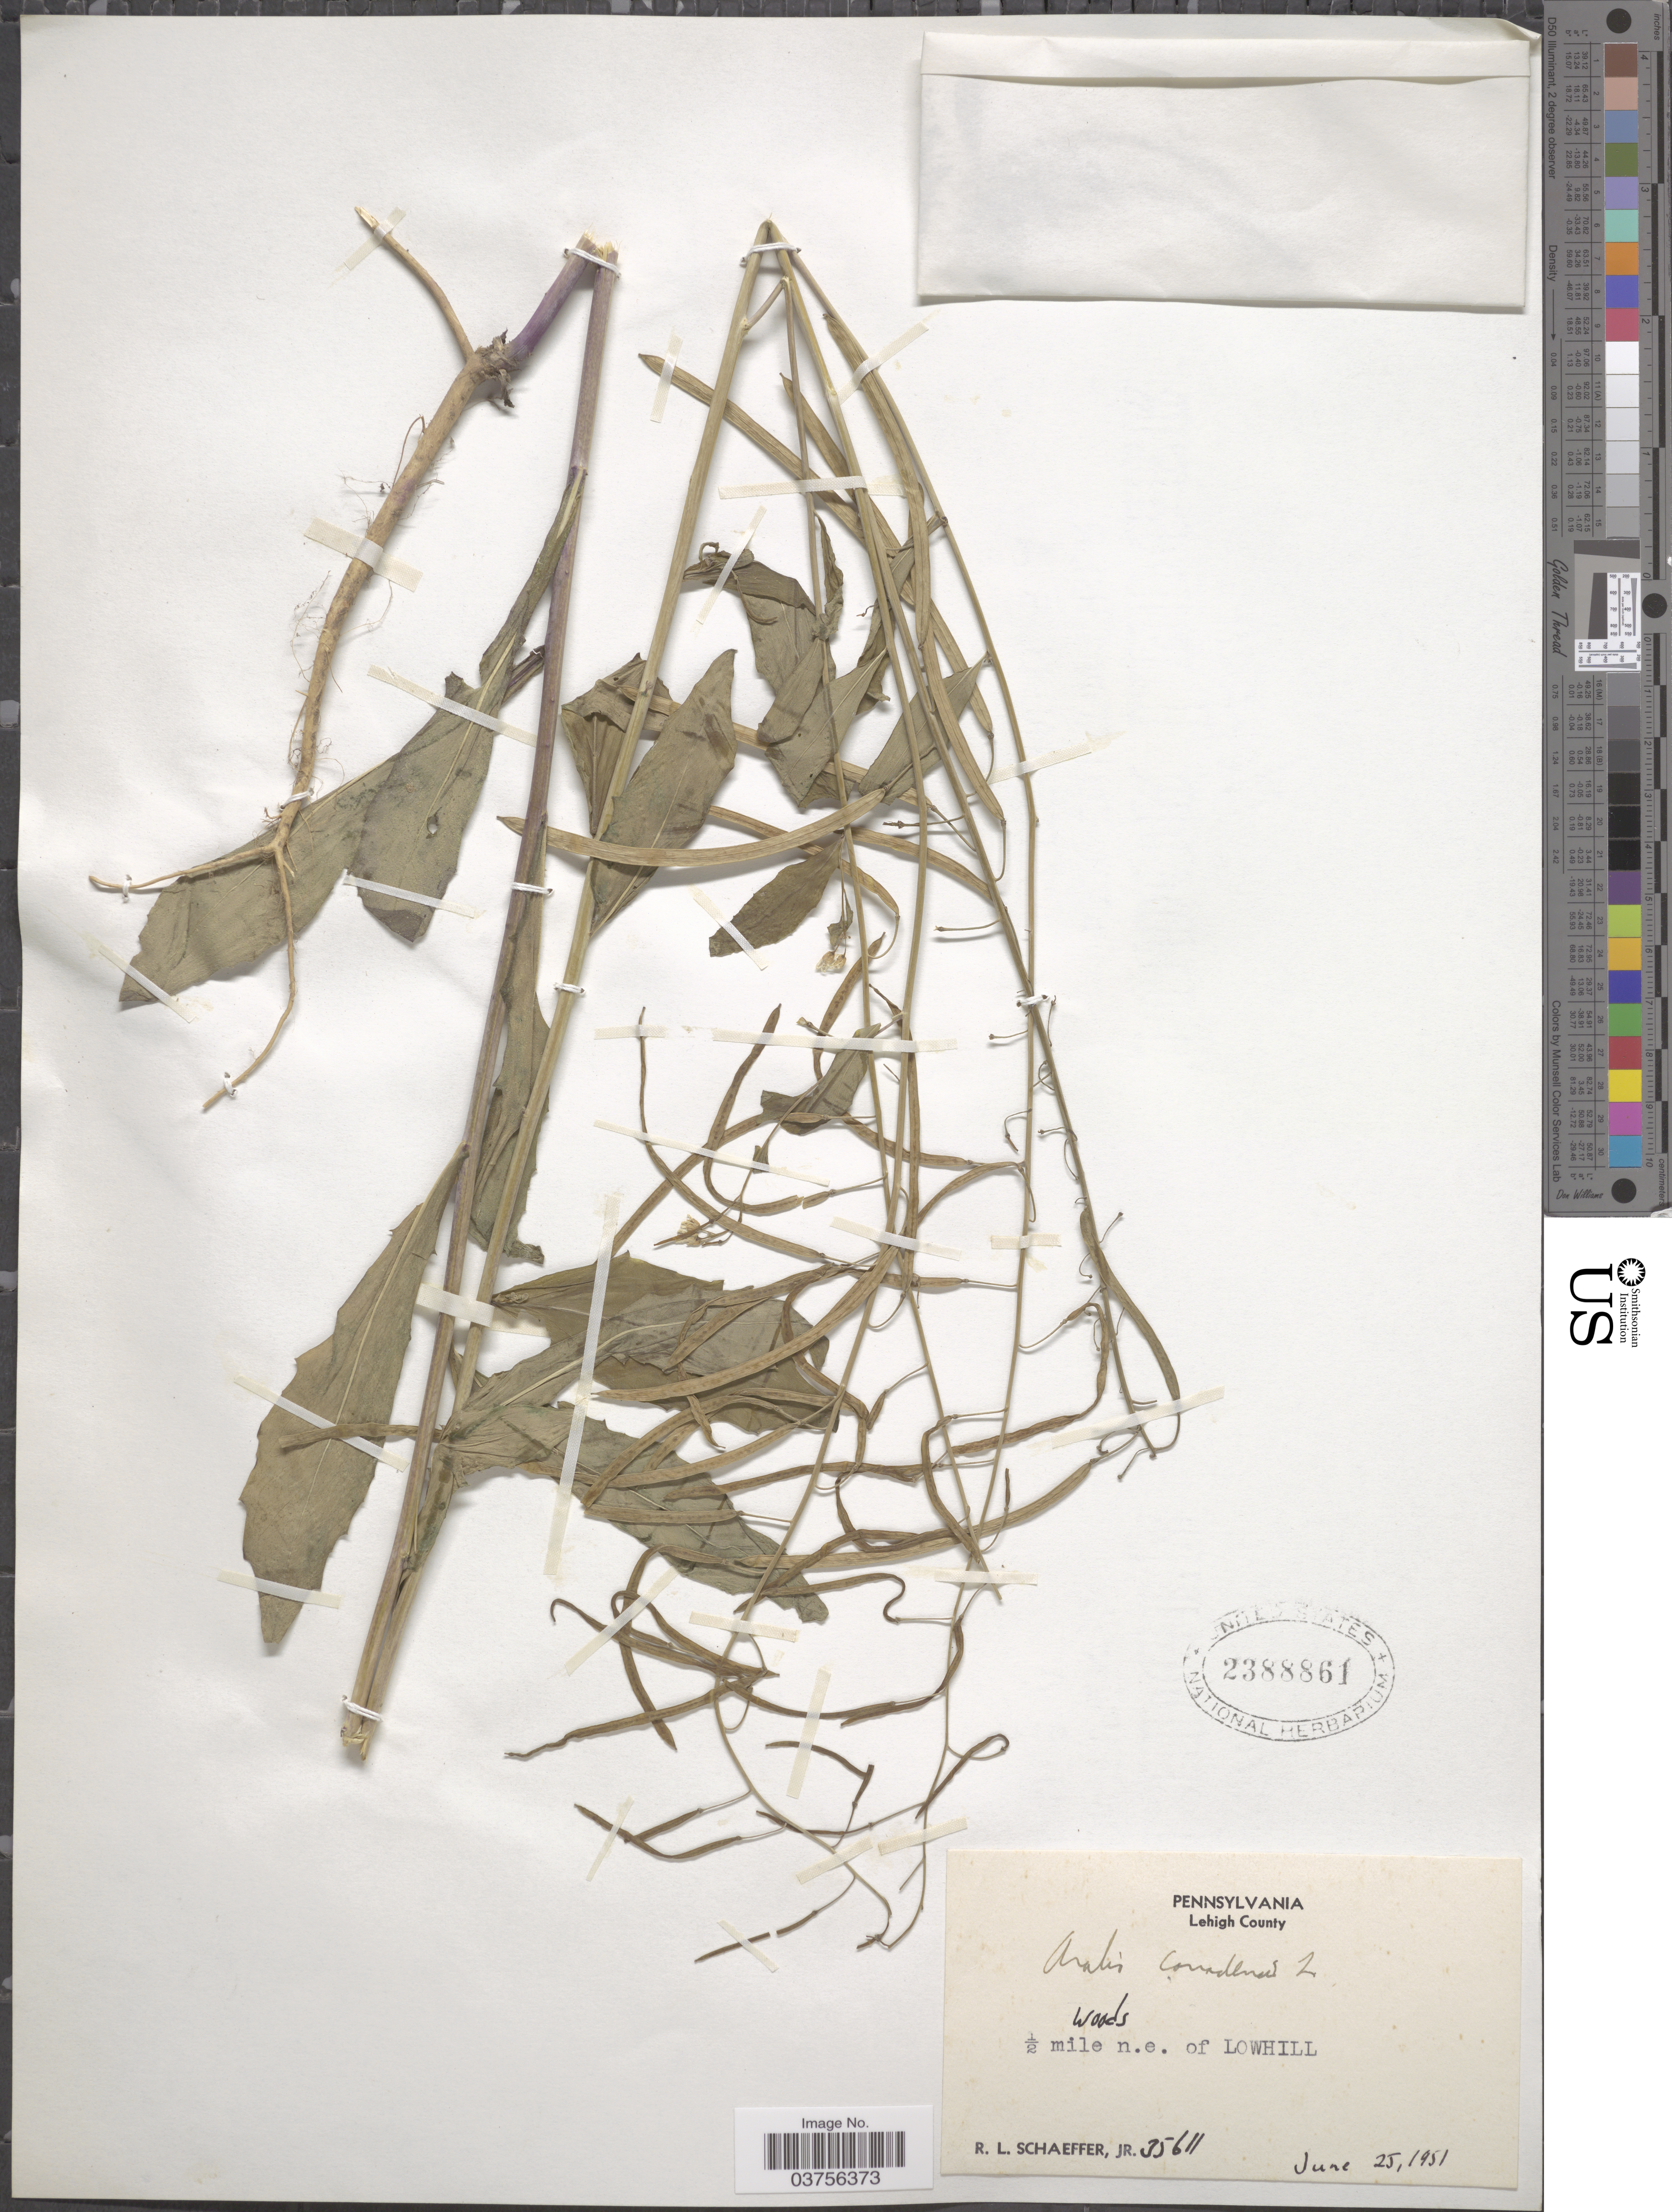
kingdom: Plantae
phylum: Tracheophyta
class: Magnoliopsida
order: Brassicales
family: Brassicaceae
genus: Arabis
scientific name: Arabis canadensis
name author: L.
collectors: R. L. Schaeffer Jr.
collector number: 35611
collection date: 1951-06-25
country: United States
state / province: Pennsylvania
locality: Lehigh County. ½ mile n.e. of Lowhill.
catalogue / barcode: US 2388861